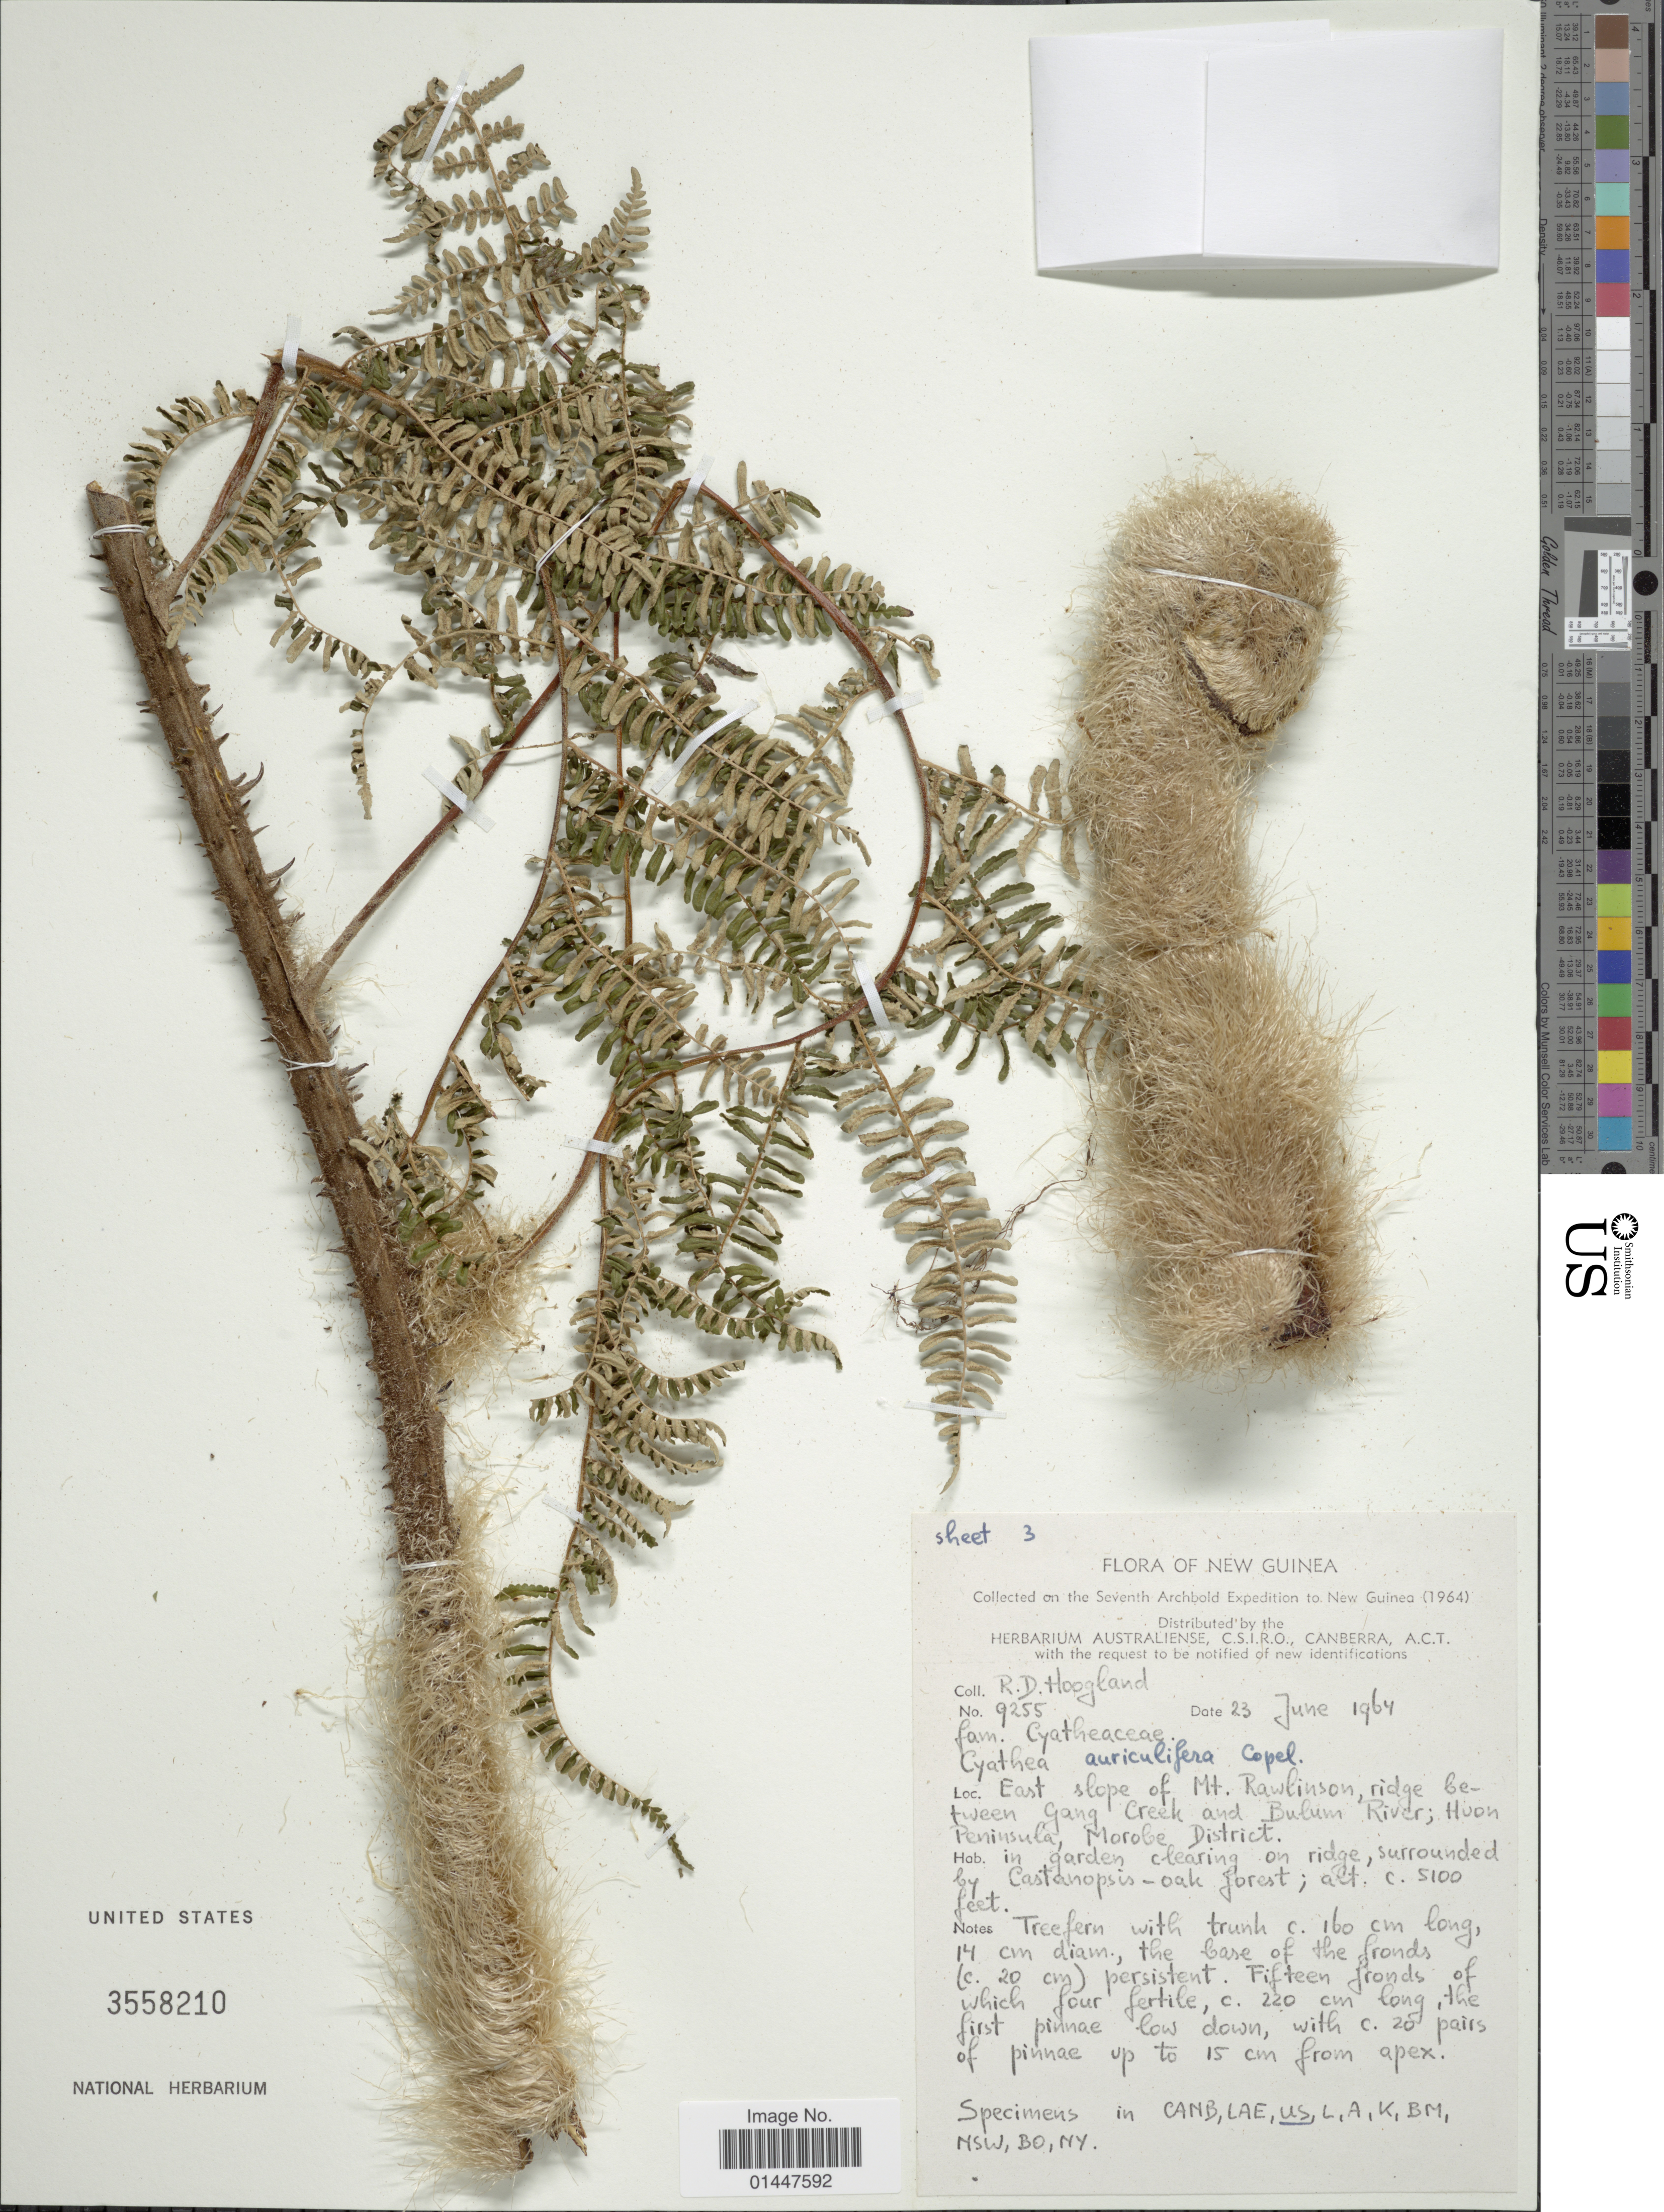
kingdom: Plantae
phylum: Tracheophyta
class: Polypodiopsida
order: Cyatheales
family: Cyatheaceae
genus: Sphaeropteris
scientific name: Sphaeropteris auriculifera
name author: (Copel.) R.M. Tryon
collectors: R. D. Hoogland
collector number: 9255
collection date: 1964-06-23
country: Papua New Guinea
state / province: Morobe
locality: New Guinea. East slope of Mt, Rawlson, ridge between Gang Creek and Bulum River; Huon Peninsula, Morobe Dsitrict. in garden clearing on ridge, surrounded by Castanopsis-oak forest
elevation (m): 1554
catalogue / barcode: US 3558210